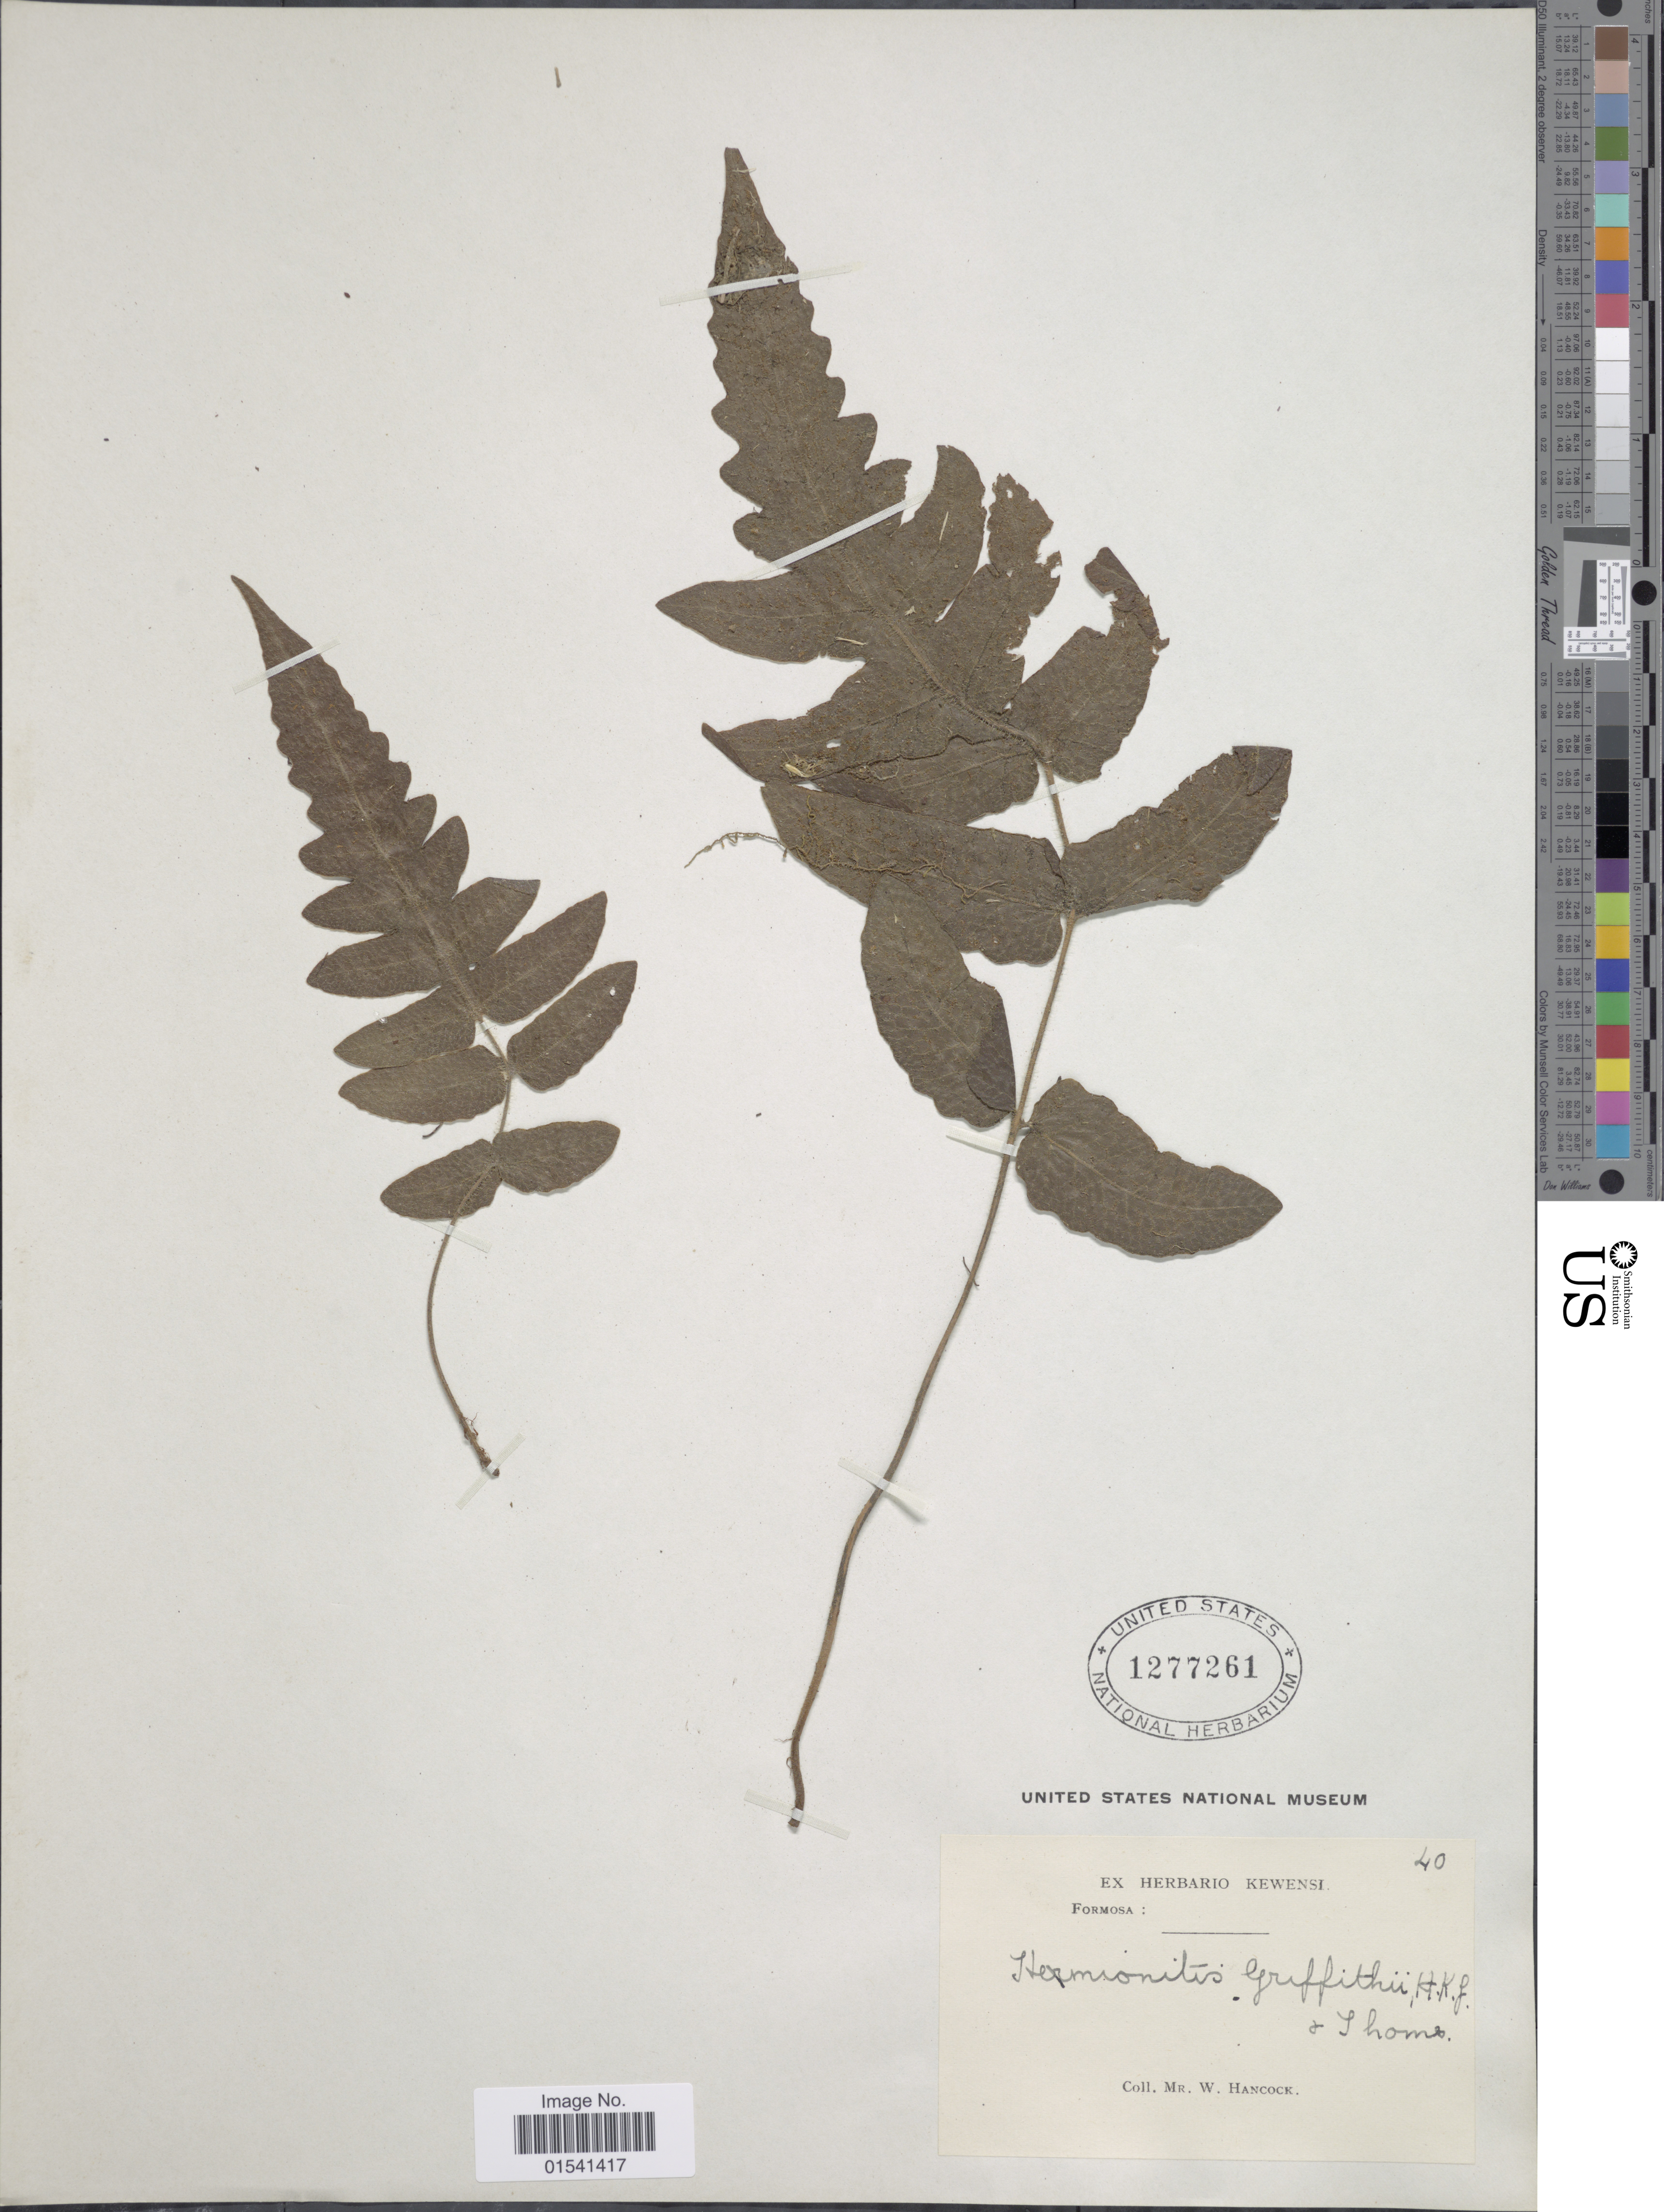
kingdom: Plantae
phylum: Tracheophyta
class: Polypodiopsida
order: Polypodiales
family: Thelypteridaceae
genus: Stegnogramma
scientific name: Stegnogramma griffithii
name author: (T. Moore) K. Iwats.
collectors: W. Hancock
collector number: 40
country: Taiwan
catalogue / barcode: US 1277261